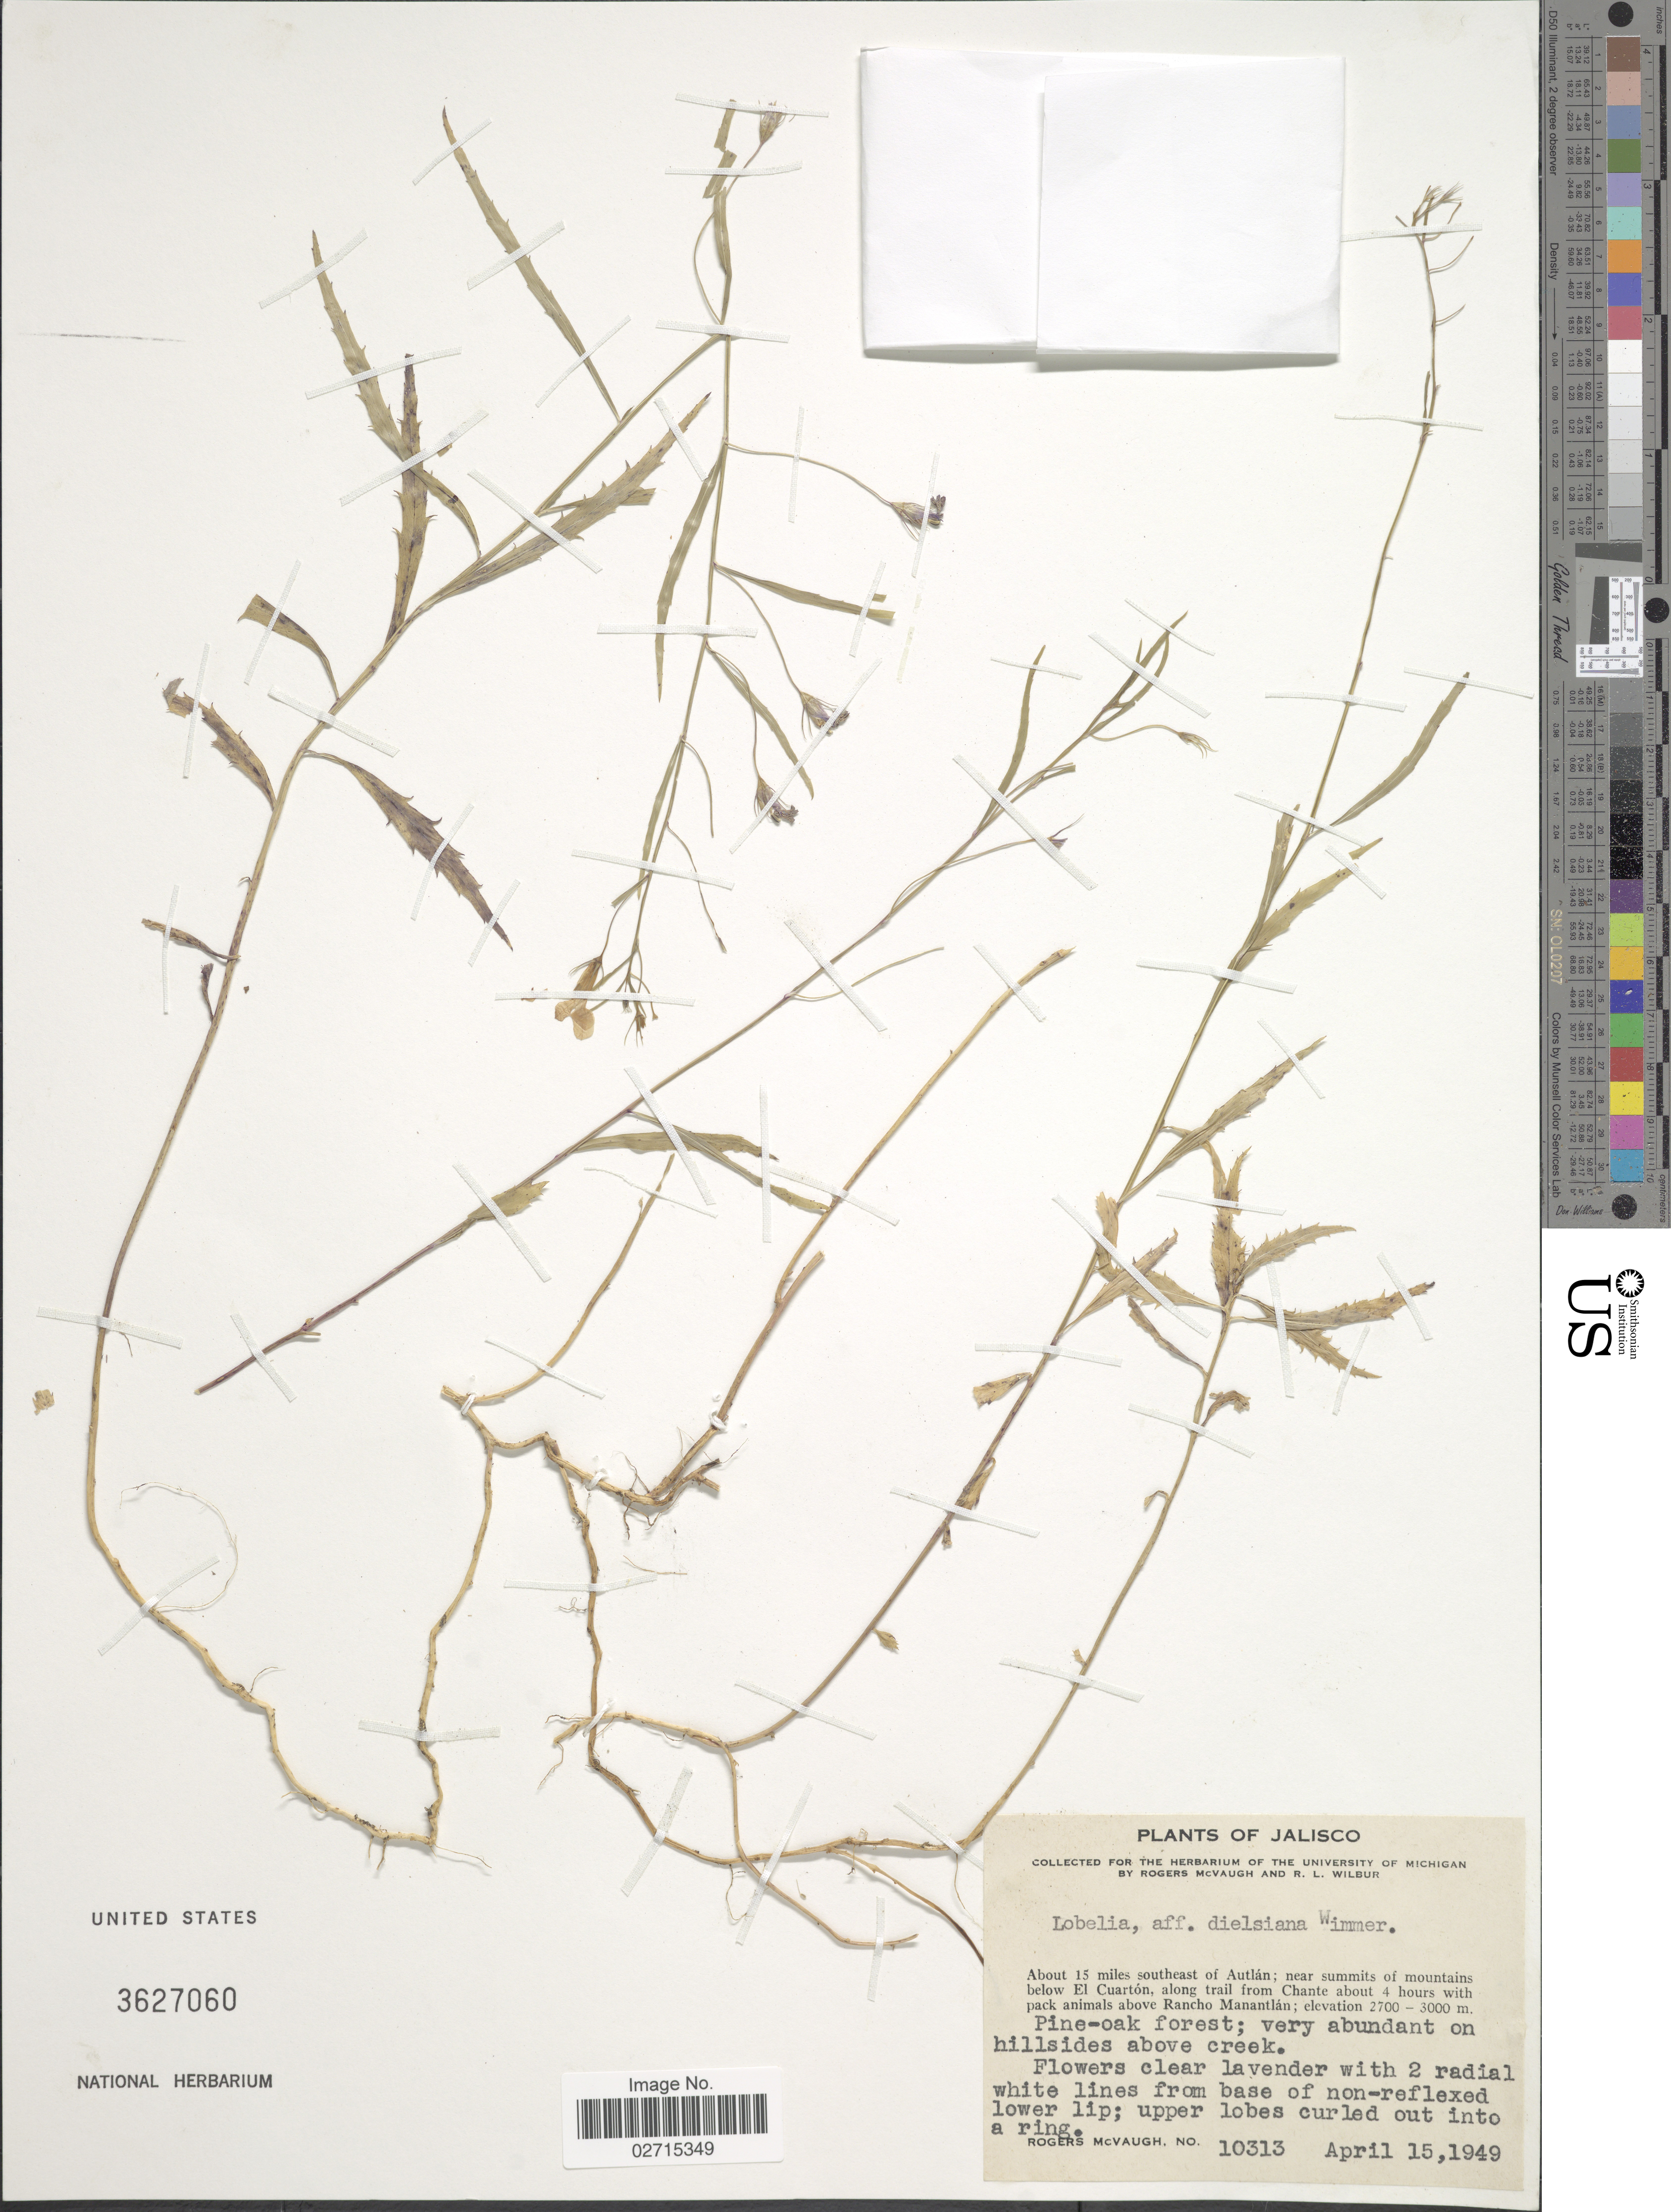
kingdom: Plantae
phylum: Tracheophyta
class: Magnoliopsida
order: Asterales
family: Campanulaceae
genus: Lobelia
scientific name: Lobelia sp.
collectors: R. McVaugh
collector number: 10313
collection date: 1949-04-15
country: Mexico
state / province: Jalisco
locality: About 15 miles southeast of Autlán; near summits of mountains below El Cuartón, along trail Chante about 4 hours with pack animals above Rancho Manantlán, Pine-oak forest; very abundant on hillsides above creek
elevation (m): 2700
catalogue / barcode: US 3627060